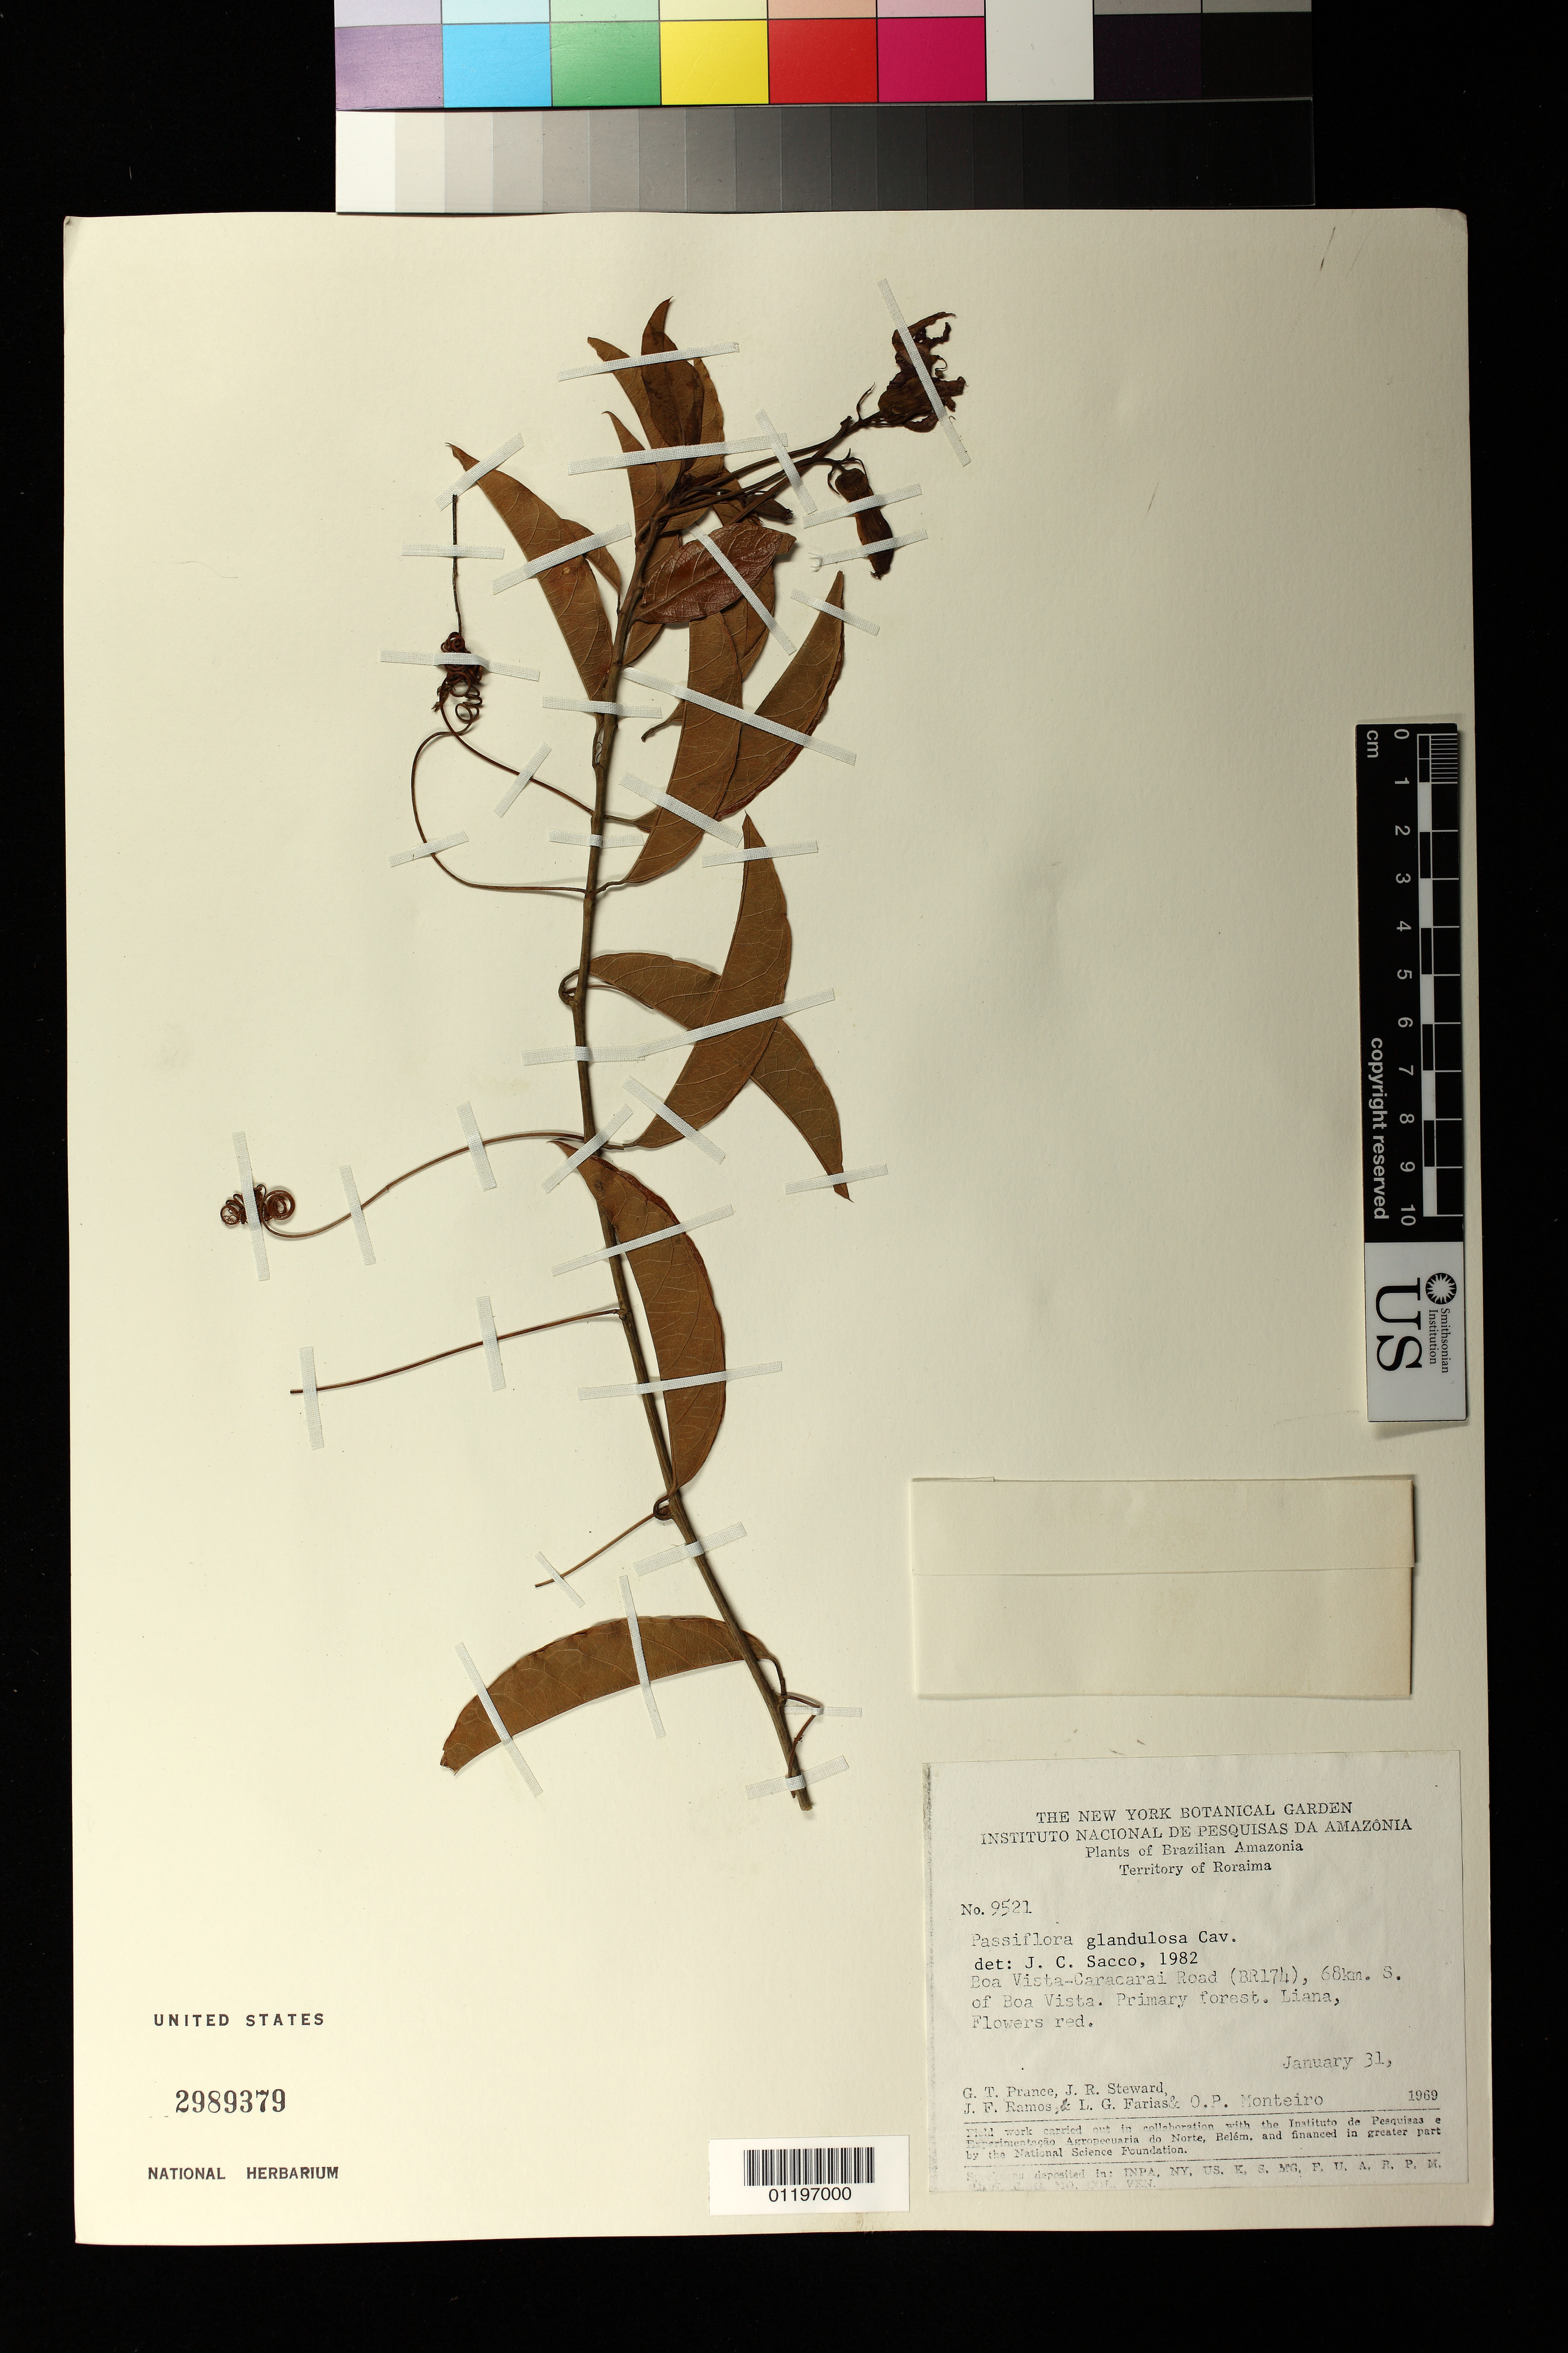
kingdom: Plantae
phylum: Tracheophyta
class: Magnoliopsida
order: Malpighiales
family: Passifloraceae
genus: Passiflora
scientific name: Passiflora glandulosa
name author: Cav.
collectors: G. T. Prance, J. F. Ramos, J. Stewart & L. G. Farias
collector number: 9521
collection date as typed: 31 Jan 1969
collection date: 1969-01-31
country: Brazil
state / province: Roraima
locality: Boa Vista-Caracaral Road (BR174), 68km S. of Boa Vista.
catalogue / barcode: US 2989379